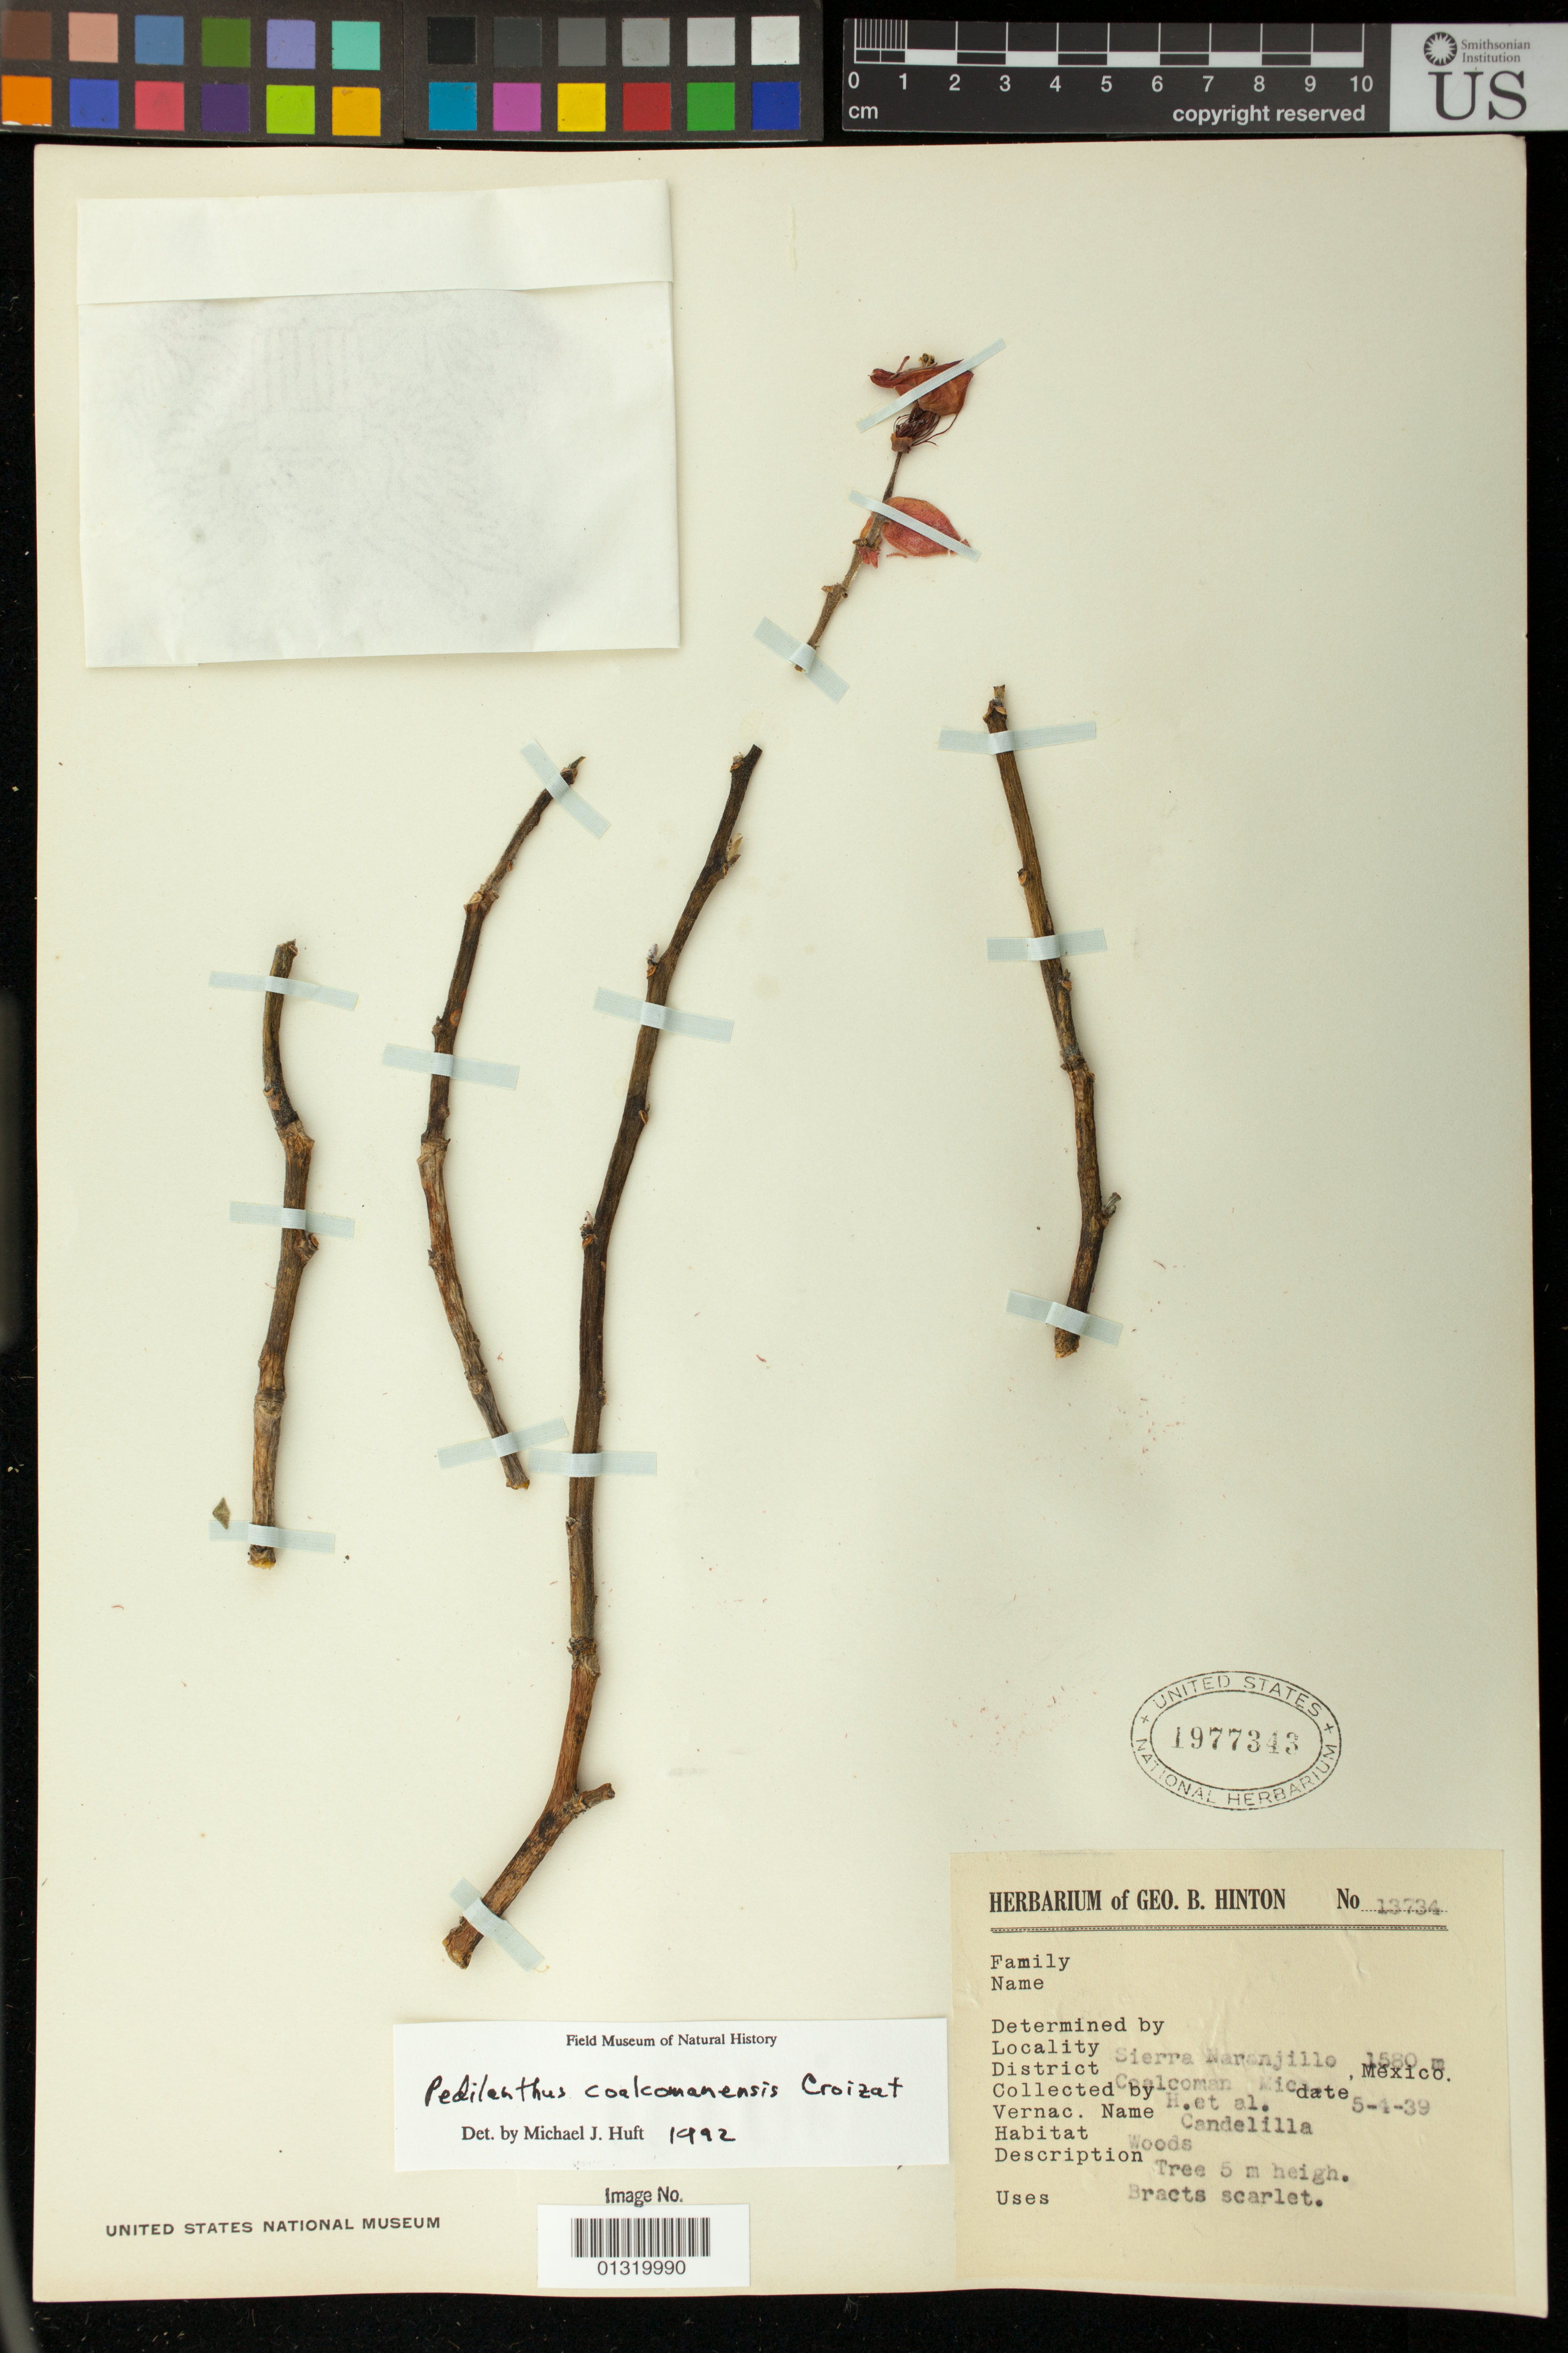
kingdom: Plantae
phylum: Tracheophyta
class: Magnoliopsida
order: Malpighiales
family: Euphorbiaceae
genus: Pedilanthus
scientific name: Pedilanthus coalcomanensis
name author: Croizat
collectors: G. B. Hinton & et al.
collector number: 13734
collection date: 1939-04-05 or 1939-05-04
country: Mexico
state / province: Michoacán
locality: Sierra Naranjillo; Coalcoman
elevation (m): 1580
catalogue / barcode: US 1977343